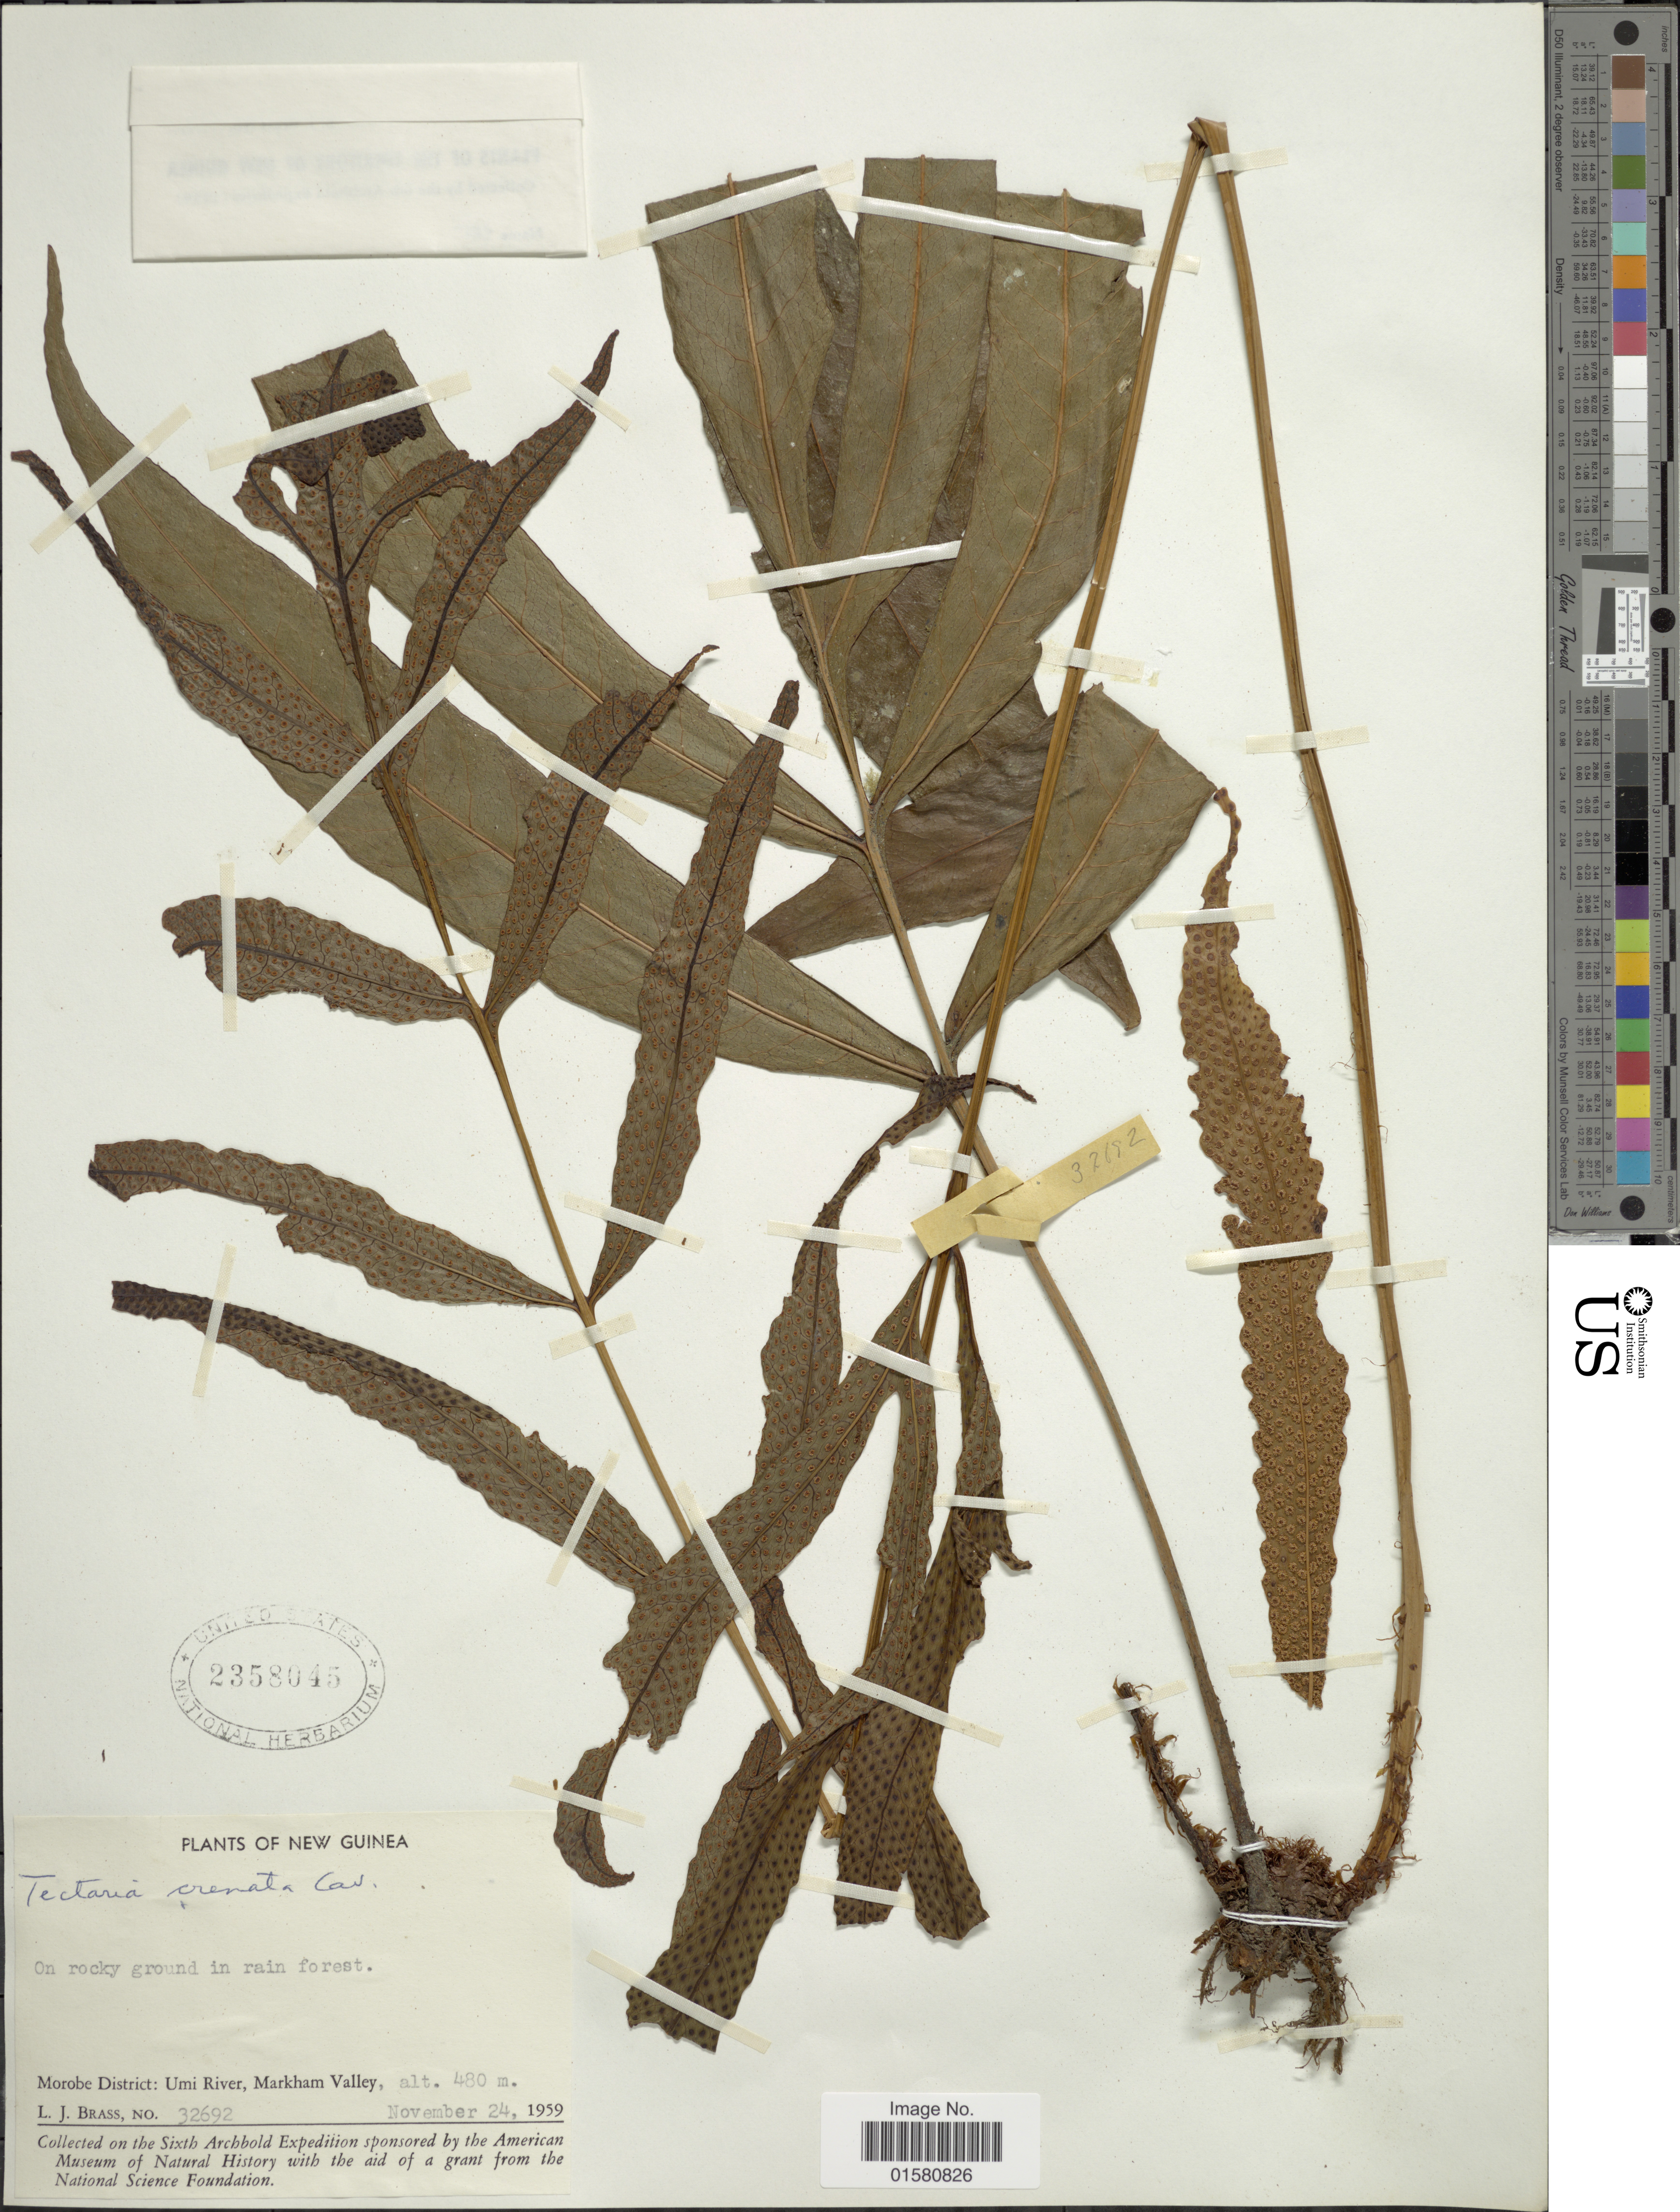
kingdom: Plantae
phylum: Tracheophyta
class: Polypodiopsida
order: Polypodiales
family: Tectariaceae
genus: Tectaria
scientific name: Tectaria crenata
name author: Cav.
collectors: L. J. Brass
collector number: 32692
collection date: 1959-11-24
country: Papua New Guinea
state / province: Morobe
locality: Morobe District: Umi River, Markham Valley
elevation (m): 480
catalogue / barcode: US 2358045